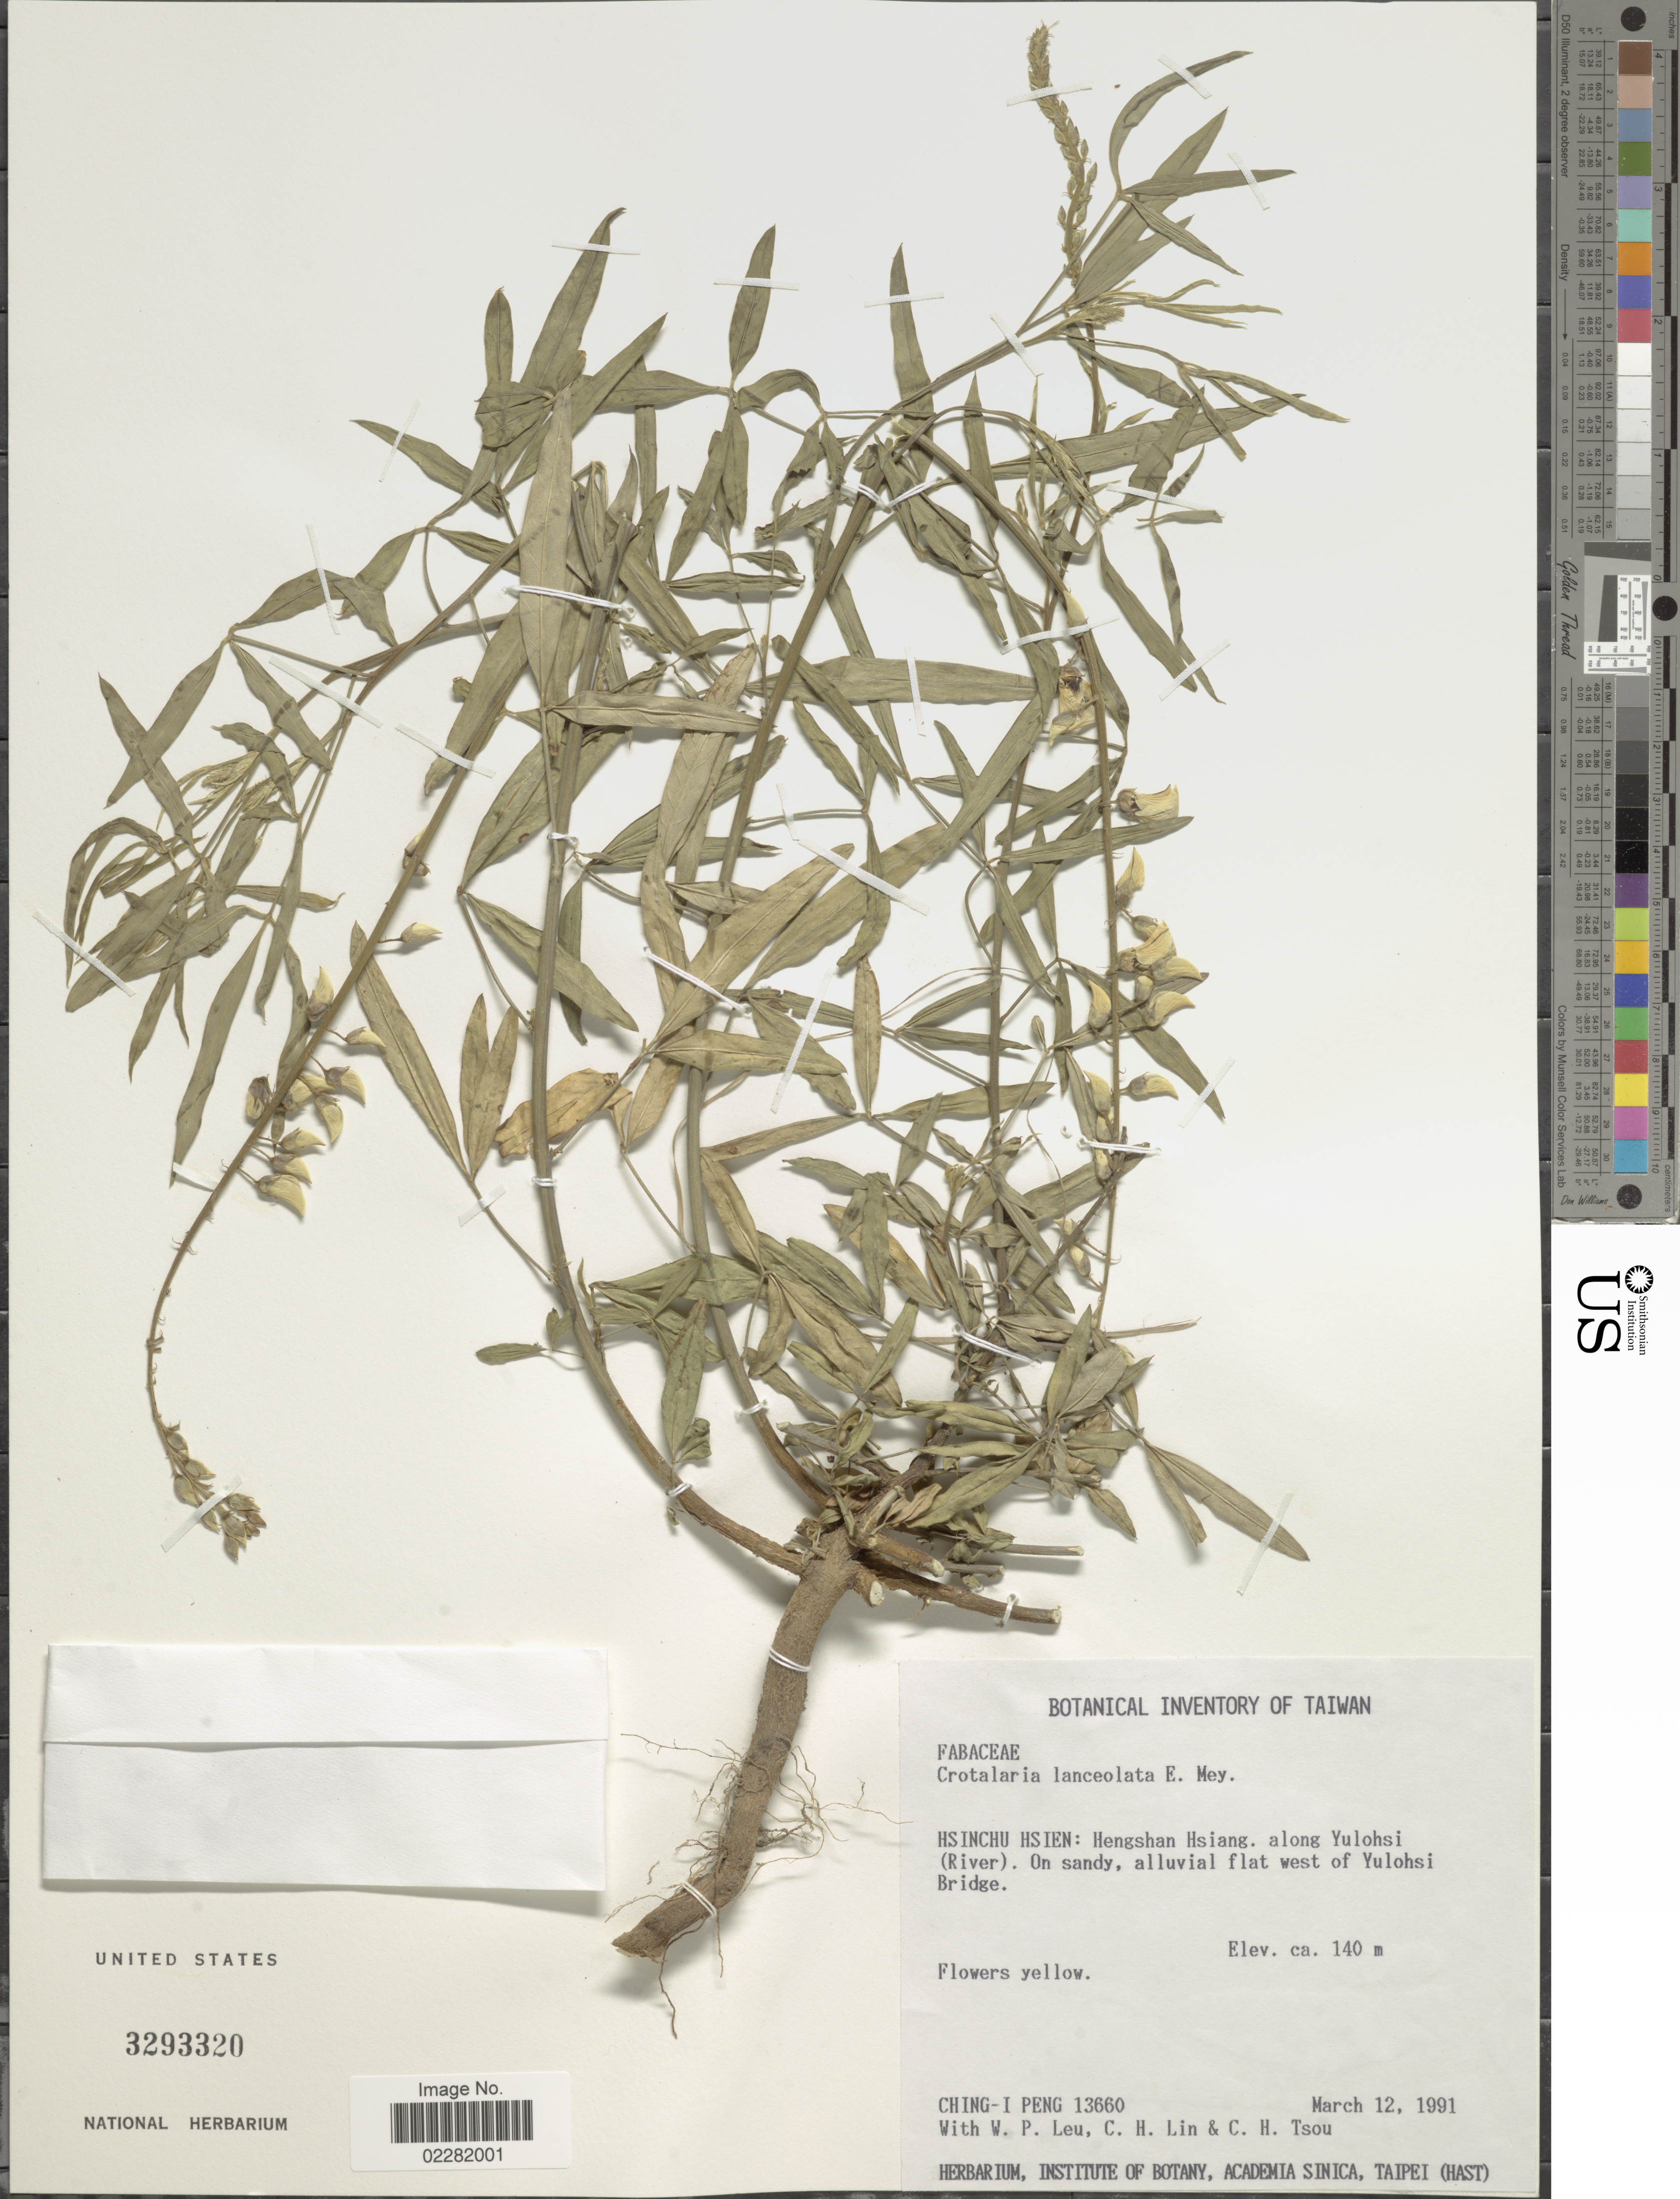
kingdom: Plantae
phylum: Tracheophyta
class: Magnoliopsida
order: Fabales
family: Fabaceae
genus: Crotalaria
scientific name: Crotalaria lanceolata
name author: E. Mey.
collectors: C.-I Peng, W. Leu, C. Lin & C. Tsou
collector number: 13660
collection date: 1991-03-12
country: Taiwan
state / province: Hsinchu City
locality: Hsinchu Hsien: Hengshan Hsiang, along Yuloshi (River), west of Yuloshi Bridge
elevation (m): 140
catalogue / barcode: US 3293320